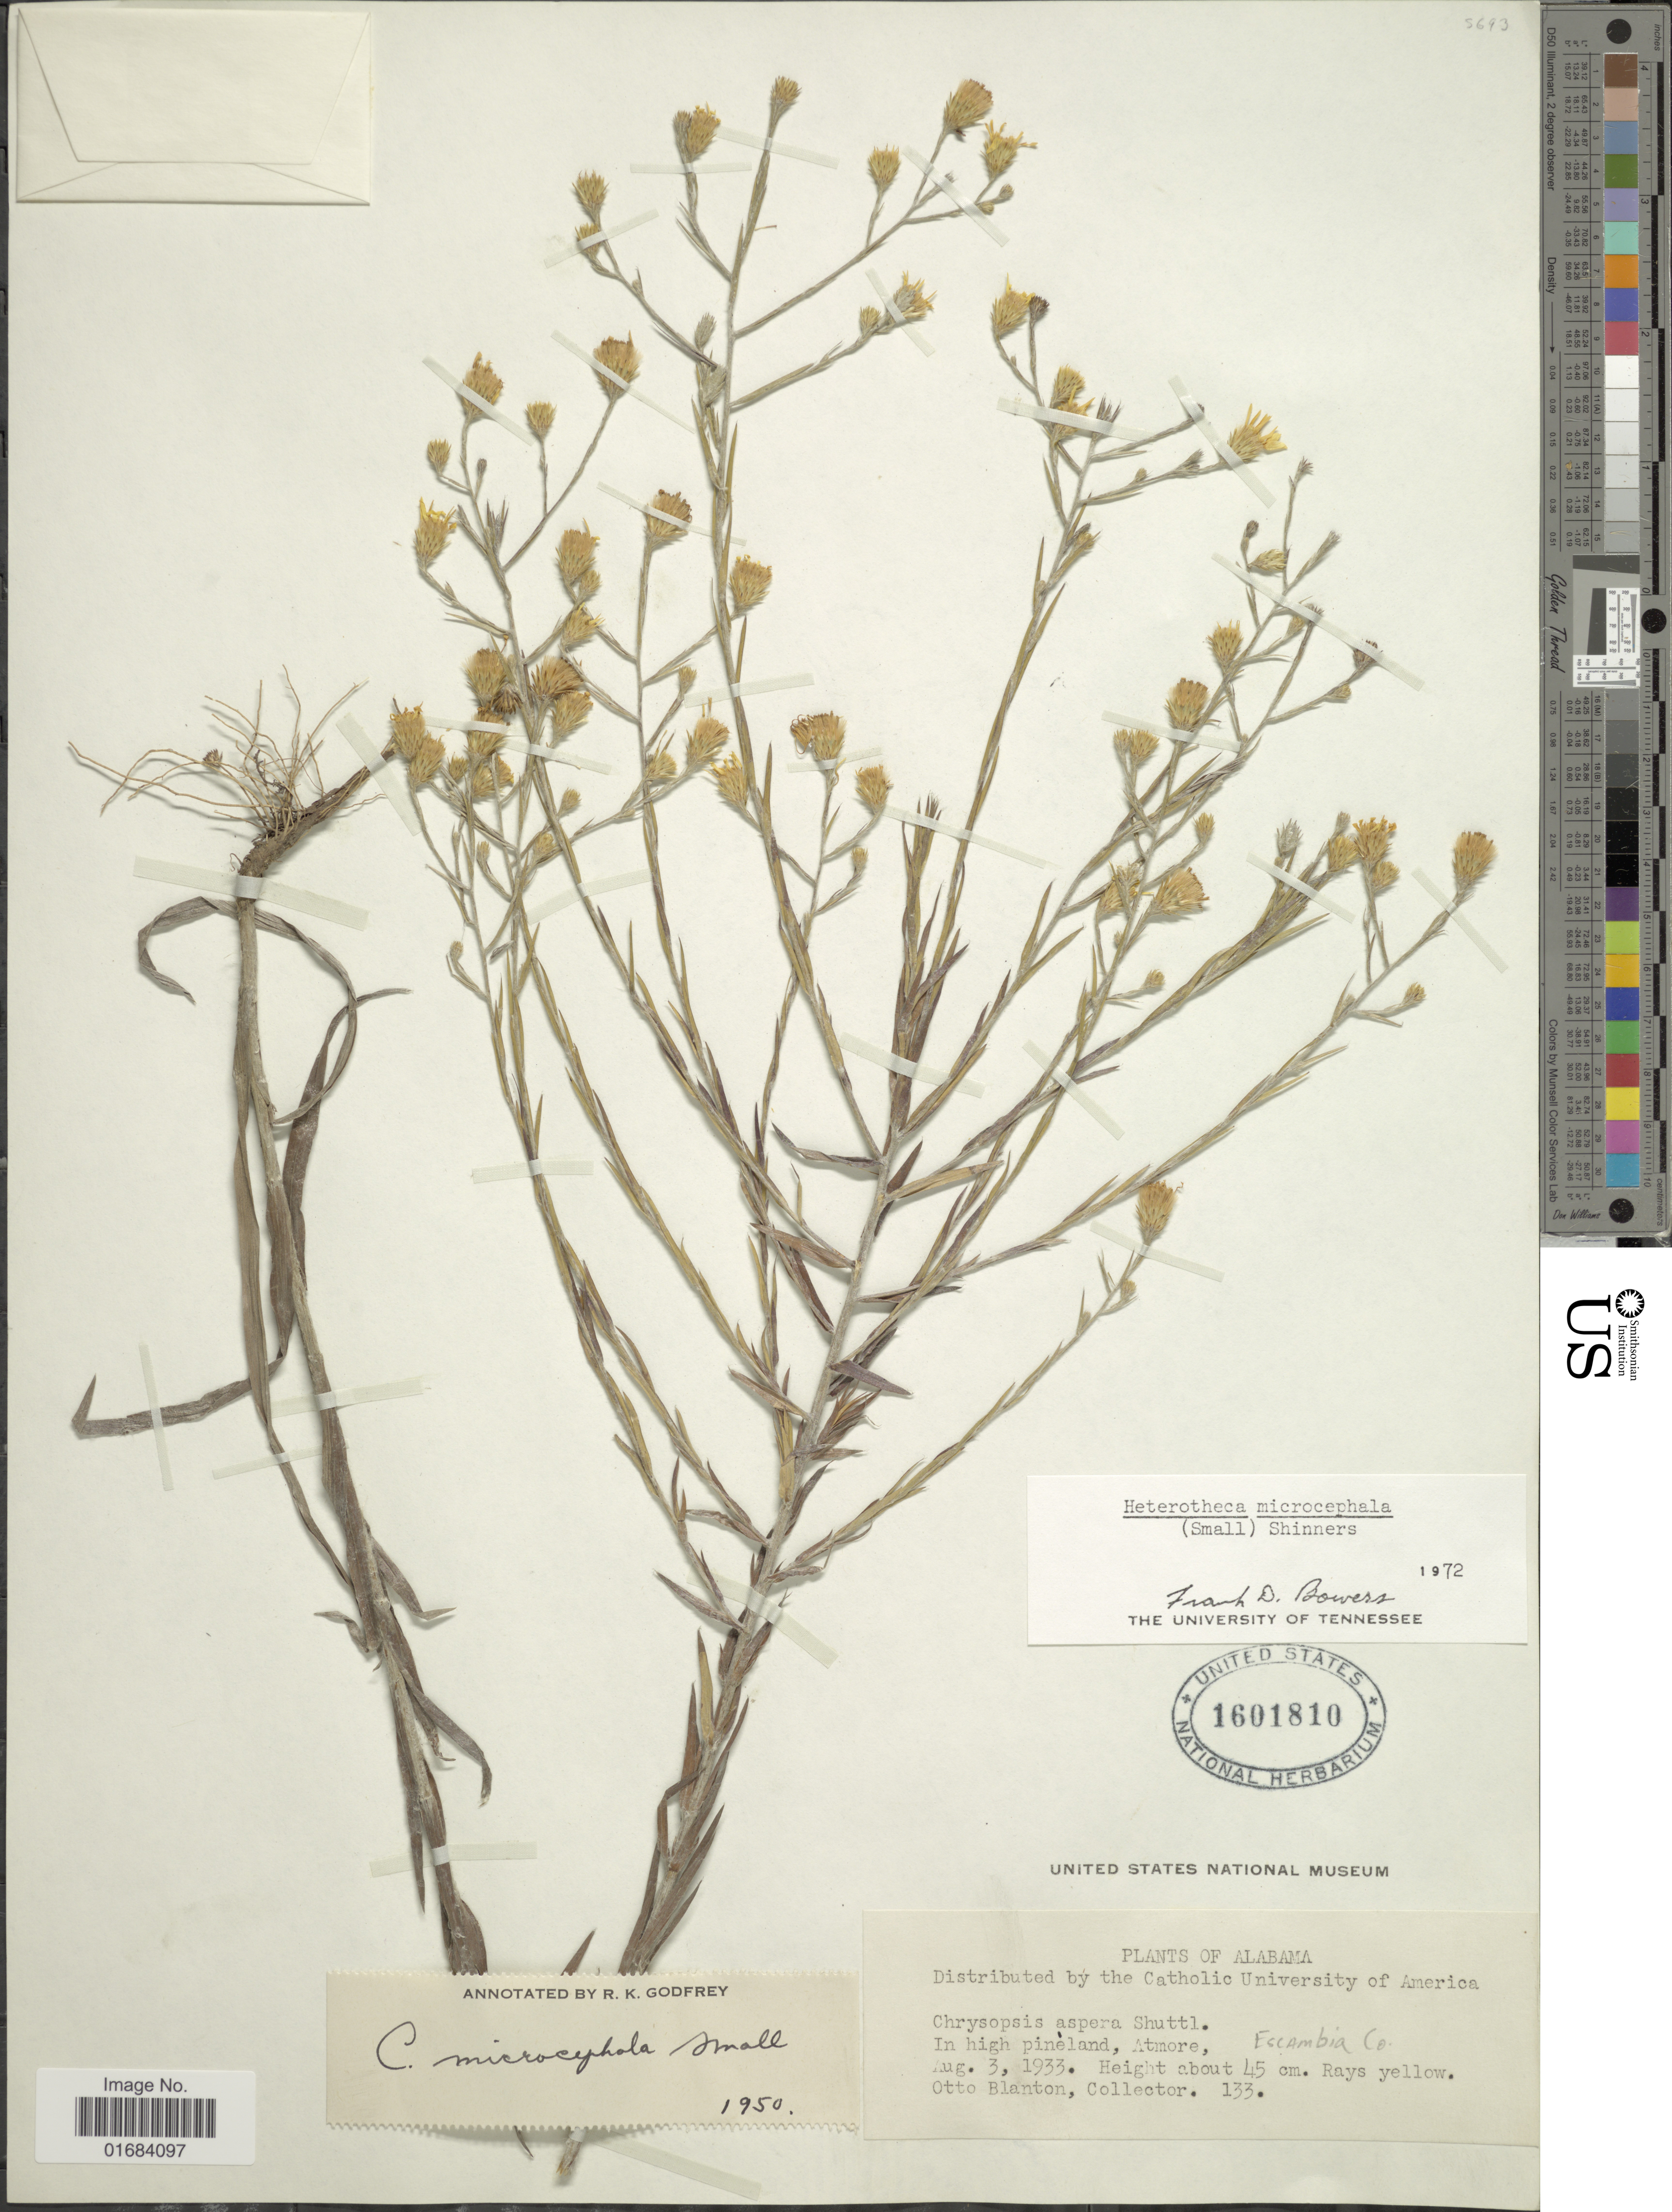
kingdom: Plantae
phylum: Tracheophyta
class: Magnoliopsida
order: Asterales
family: Asteraceae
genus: Pityopsis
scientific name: Pityopsis microcephala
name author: Small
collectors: O. Blanton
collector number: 133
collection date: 1933-08-03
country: United States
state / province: Alabama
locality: In high pineland, Atmore, Eccambia Co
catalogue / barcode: US 1601810